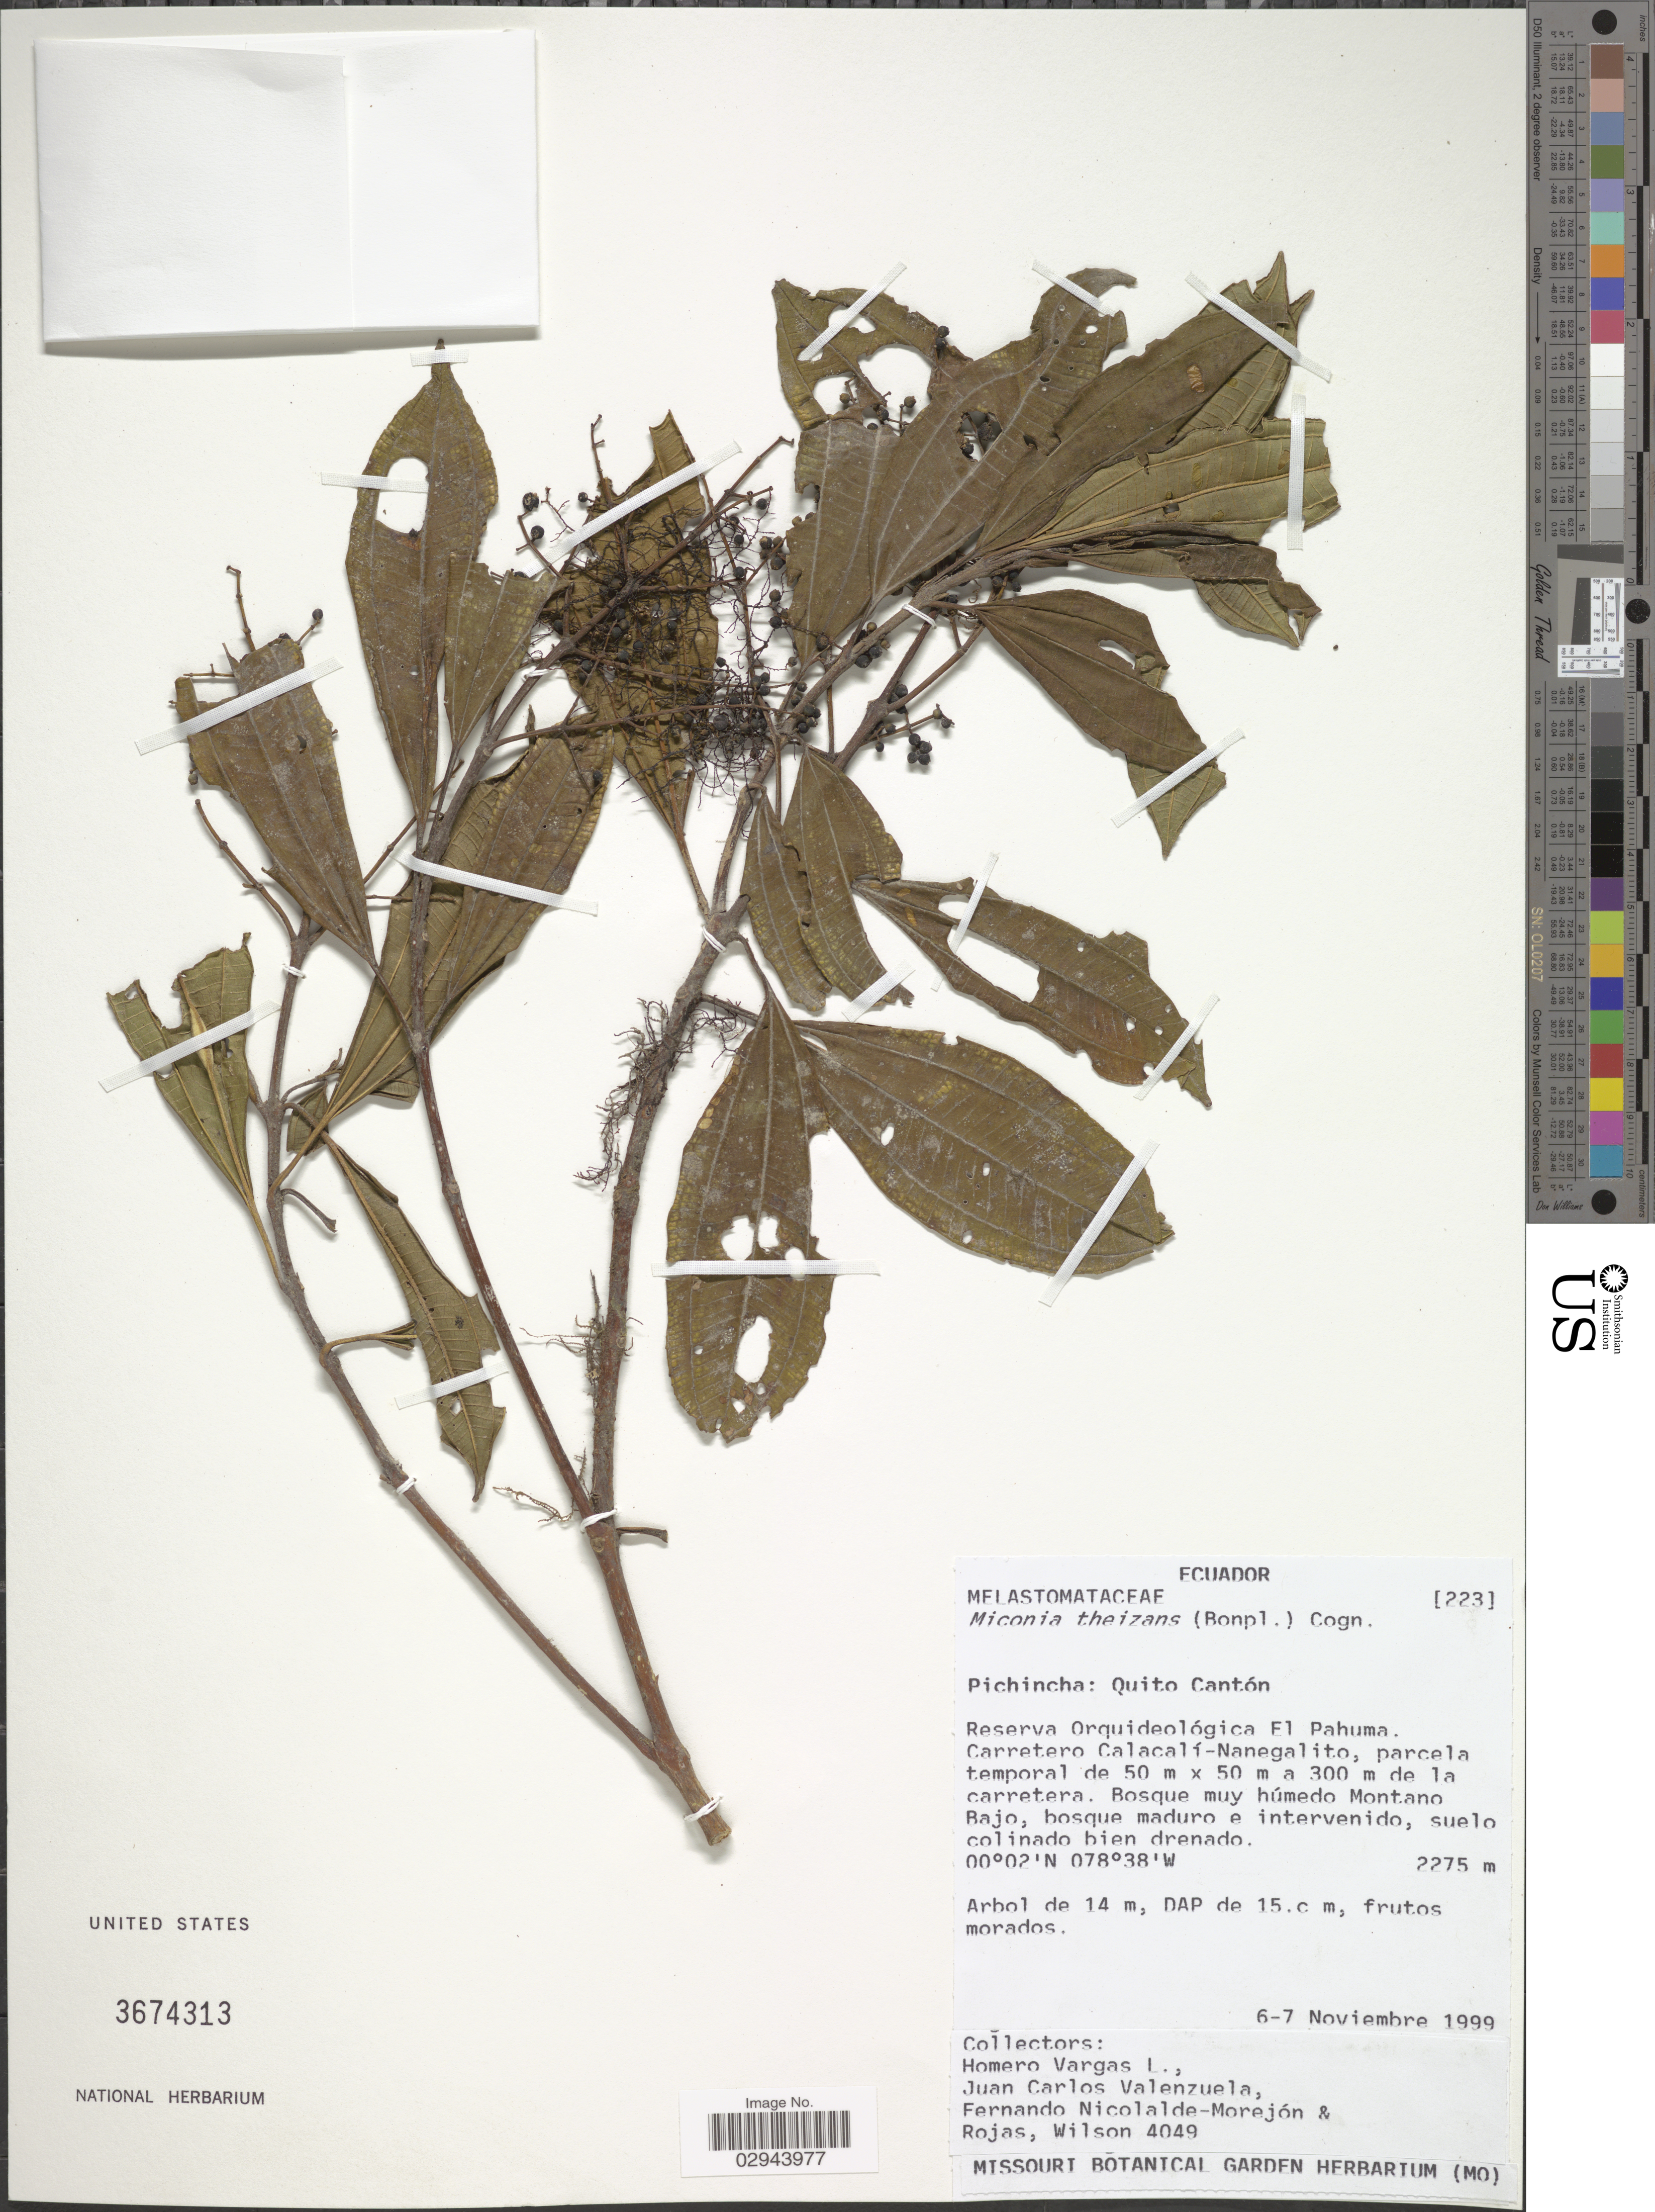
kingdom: Plantae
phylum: Tracheophyta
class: Magnoliopsida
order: Myrtales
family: Melastomataceae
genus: Miconia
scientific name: Miconia theizans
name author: (Bonpl.) Cogn.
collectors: H. Vargas, J. Valenzuela, F. Nicolalde & W. Rojas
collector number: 4049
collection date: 1999-11-06/1999-11-07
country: Ecuador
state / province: Pichincha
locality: Quito Cantón, Reserva Oquideológica El Pahuma, Carretero Calacalí-Nanegalito.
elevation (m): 2275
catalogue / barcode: US 3674313